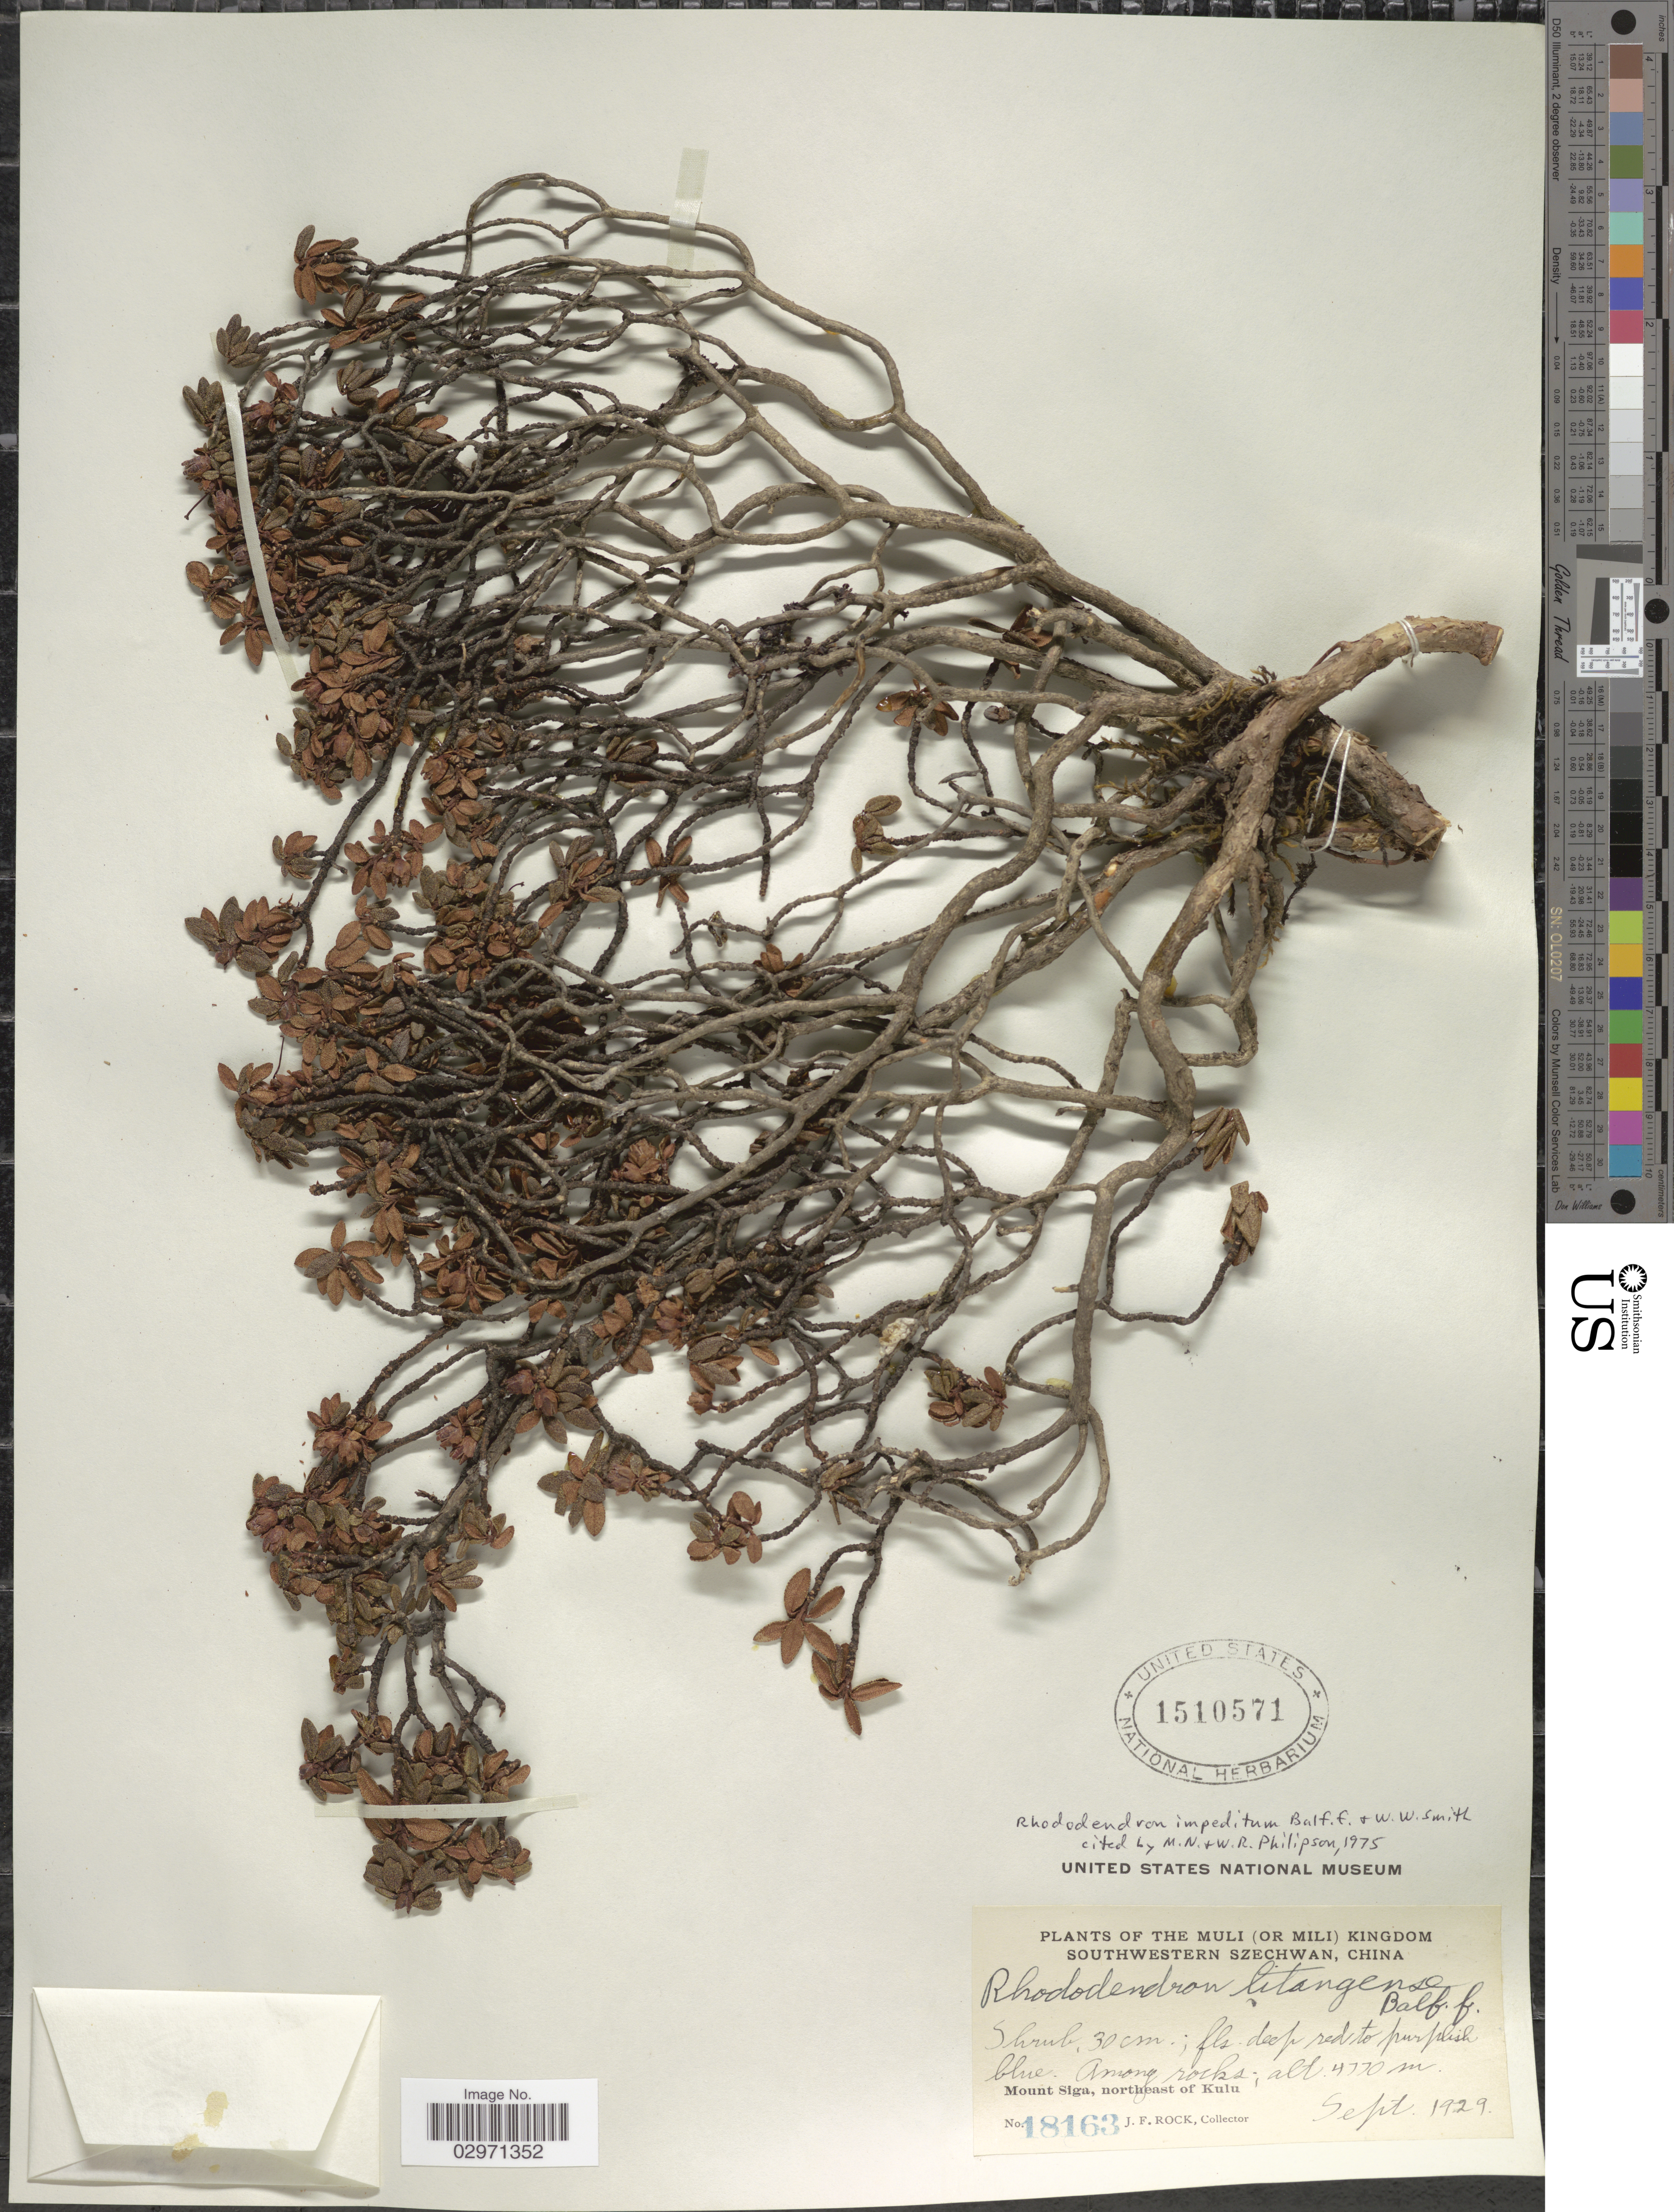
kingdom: Plantae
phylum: Tracheophyta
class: Magnoliopsida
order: Ericales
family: Ericaceae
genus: Rhododendron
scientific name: Rhododendron impeditum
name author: Balf. f. & W.W. Sm.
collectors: J. Rock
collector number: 18163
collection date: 1929-09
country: China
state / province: Sichuan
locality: Muli (Or Mili) Kingdom. Southwestern Szechwan. Mount Siga, northeast of Kulu.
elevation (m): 4770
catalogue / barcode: US 1510571